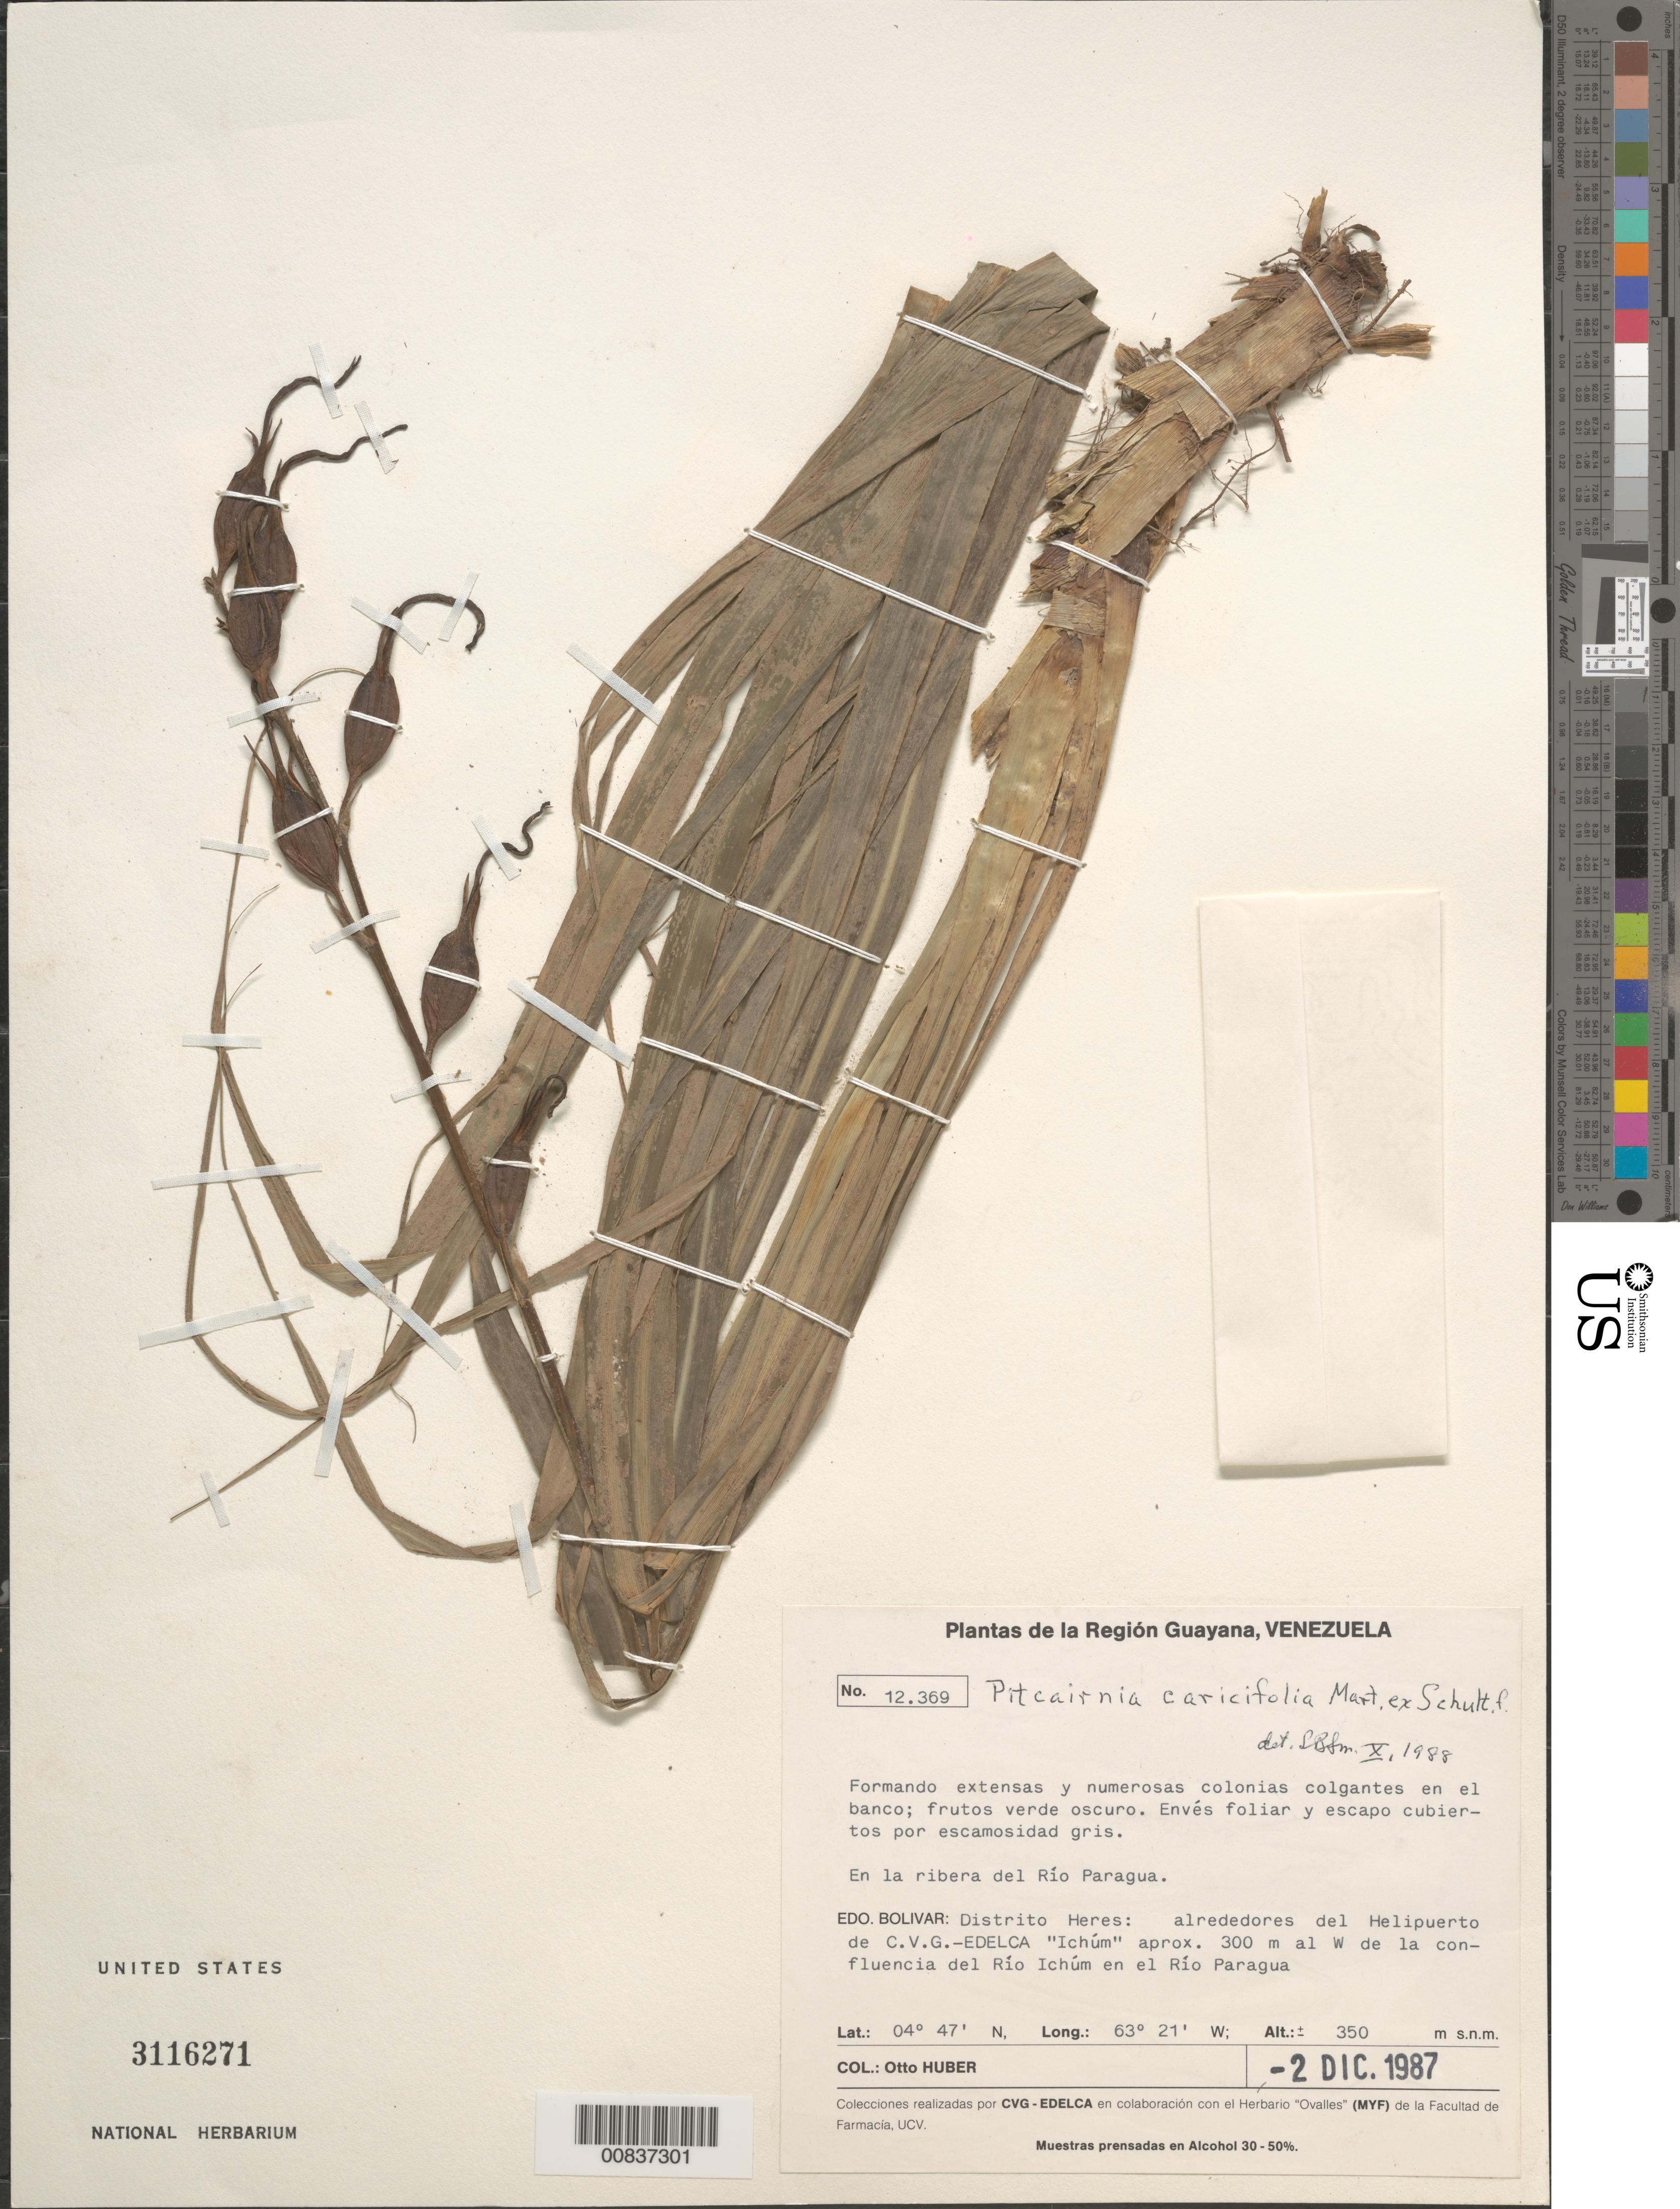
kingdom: Plantae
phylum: Tracheophyta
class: Liliopsida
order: Poales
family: Bromeliaceae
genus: Pitcairnia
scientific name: Pitcairnia caricifolia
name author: Mart. ex Schult. f.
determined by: Smith, Lyman B., (US), NMNH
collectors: O. Huber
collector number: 12369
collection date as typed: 2-Dec-87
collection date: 1987-12-02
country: Venezuela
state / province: Bolívar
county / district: Heres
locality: DVD-EDELCA helioport, 300 m W of confluence of Río Ichum and Río Paragua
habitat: En la ribera del río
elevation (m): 350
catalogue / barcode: US 3116271